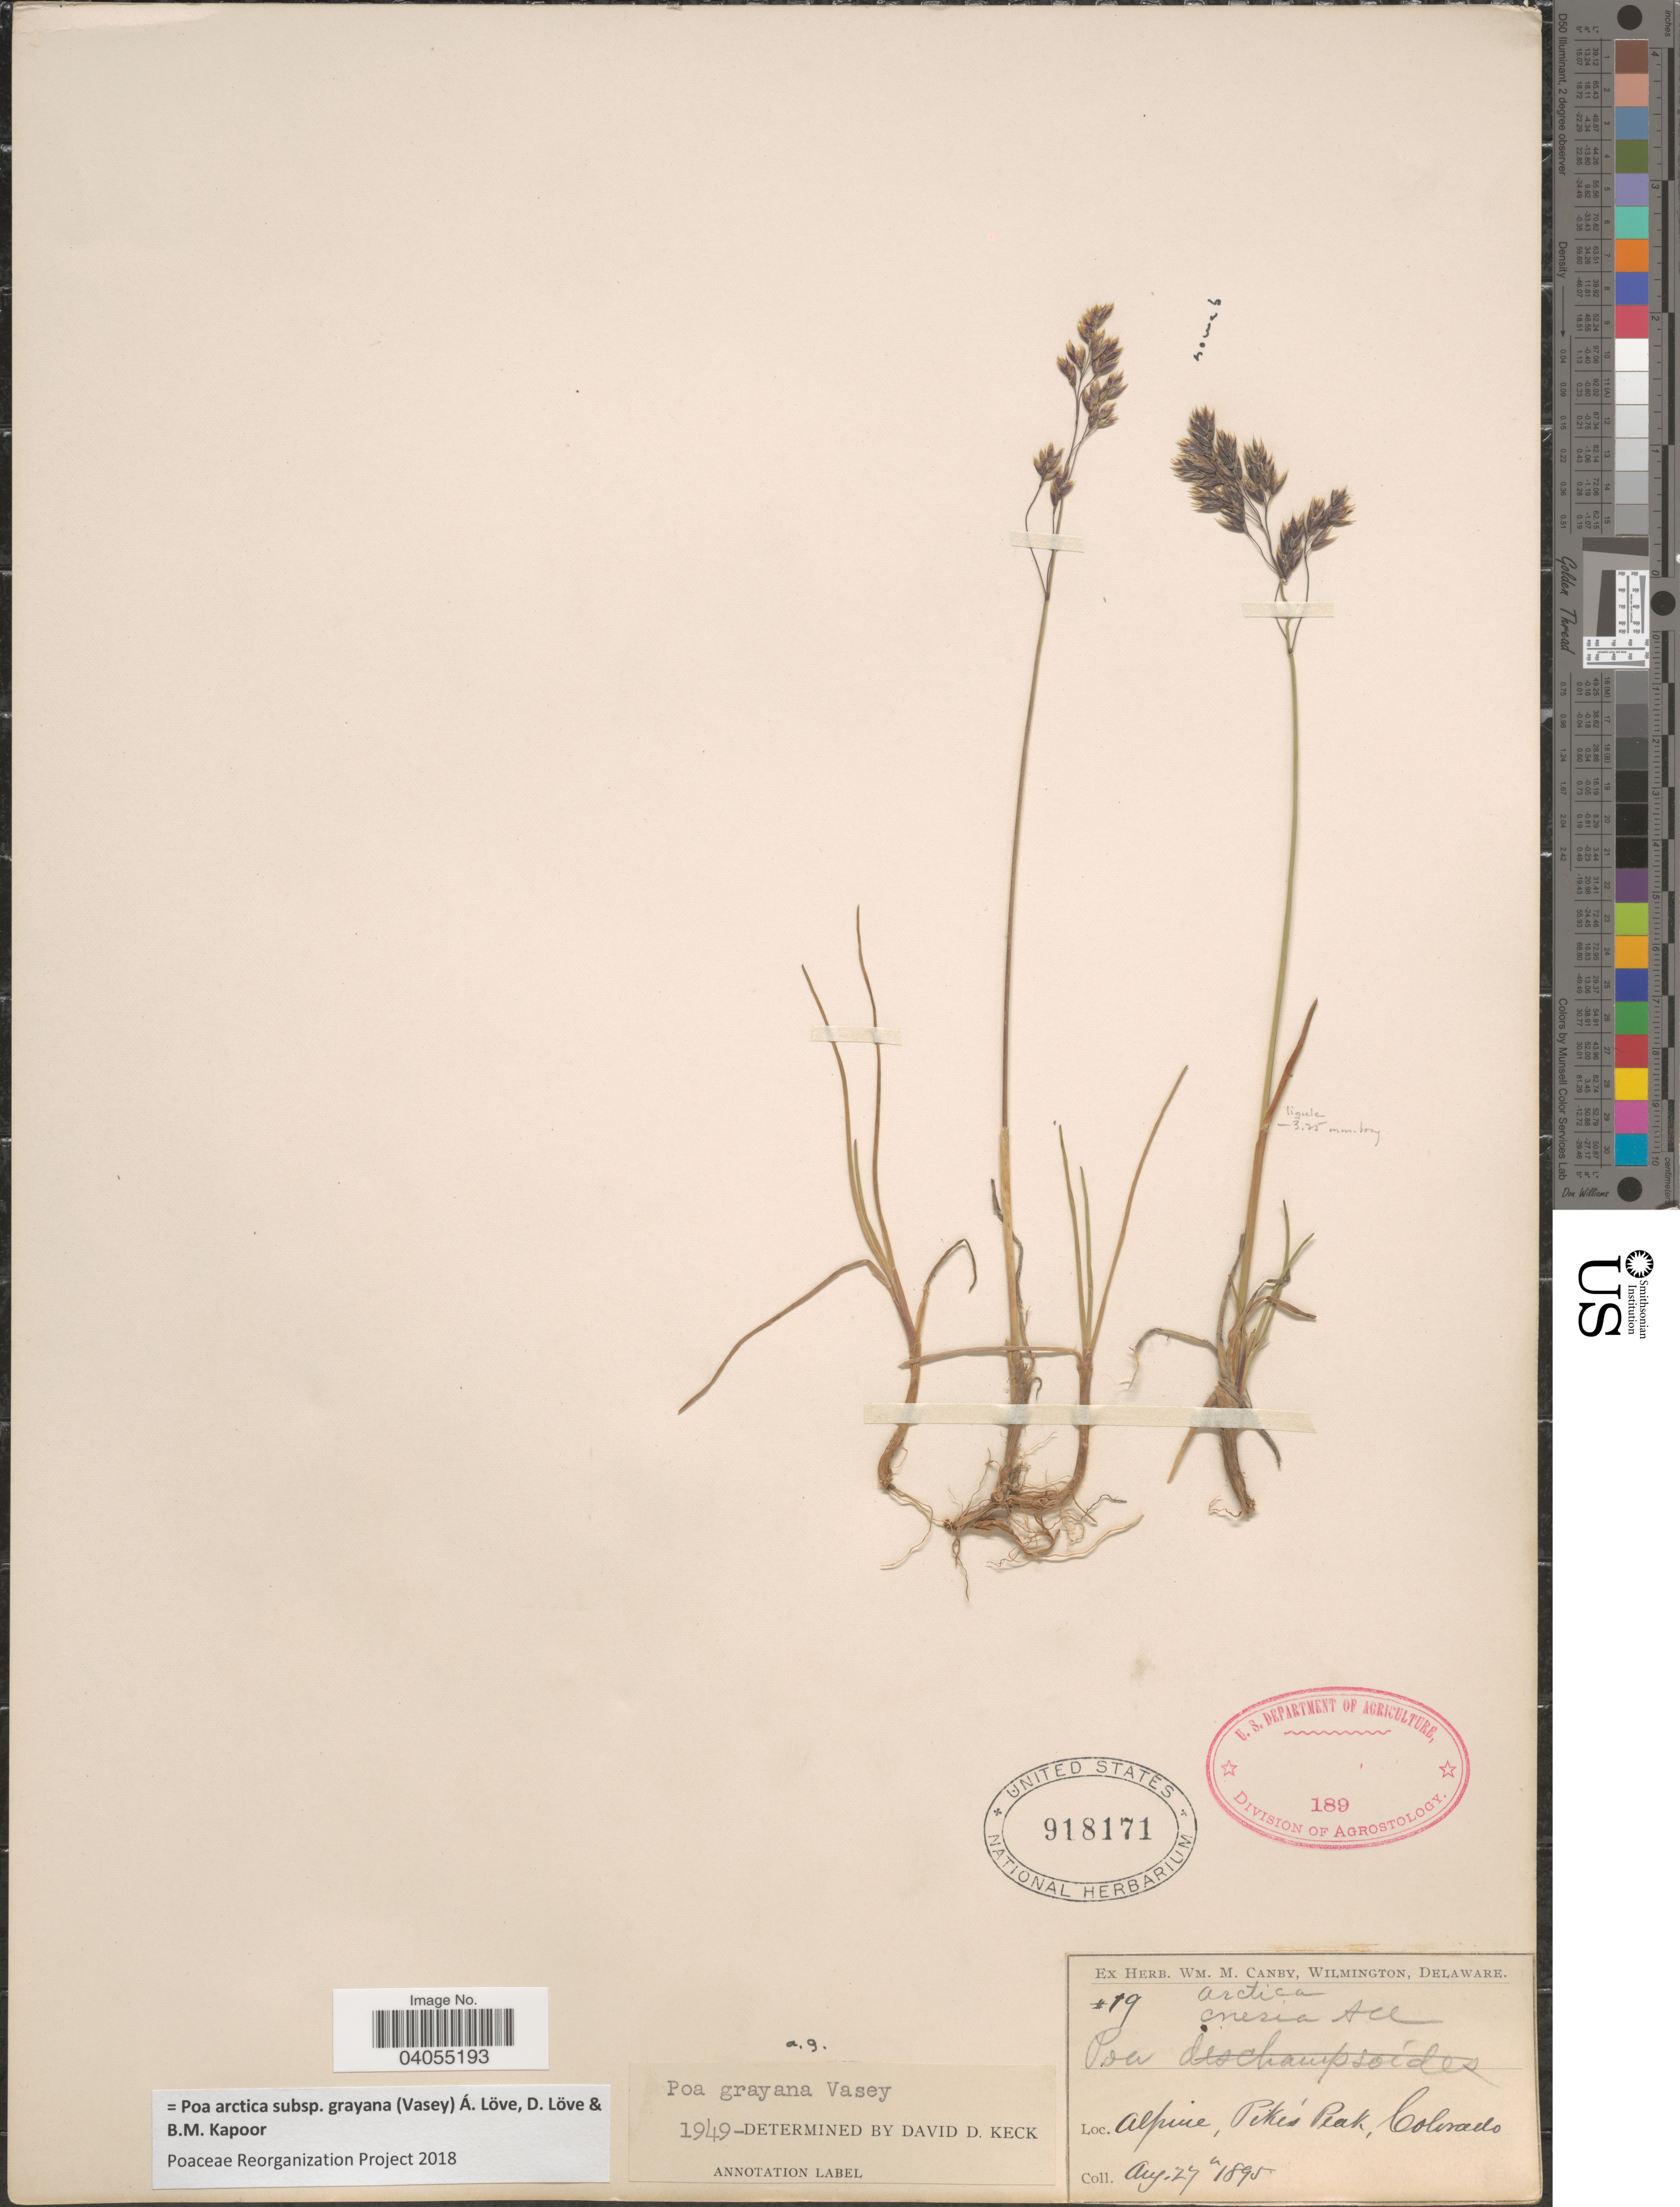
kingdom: Plantae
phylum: Tracheophyta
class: Liliopsida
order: Poales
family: Poaceae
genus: Poa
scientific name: Poa arctica subsp. grayana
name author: (Vasey) Á. Löve et al.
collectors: ex herb. W.M. Canby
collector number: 19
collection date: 1895-08-27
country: United States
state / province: Colorado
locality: Alpine, Pike's Peak.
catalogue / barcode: US 918171